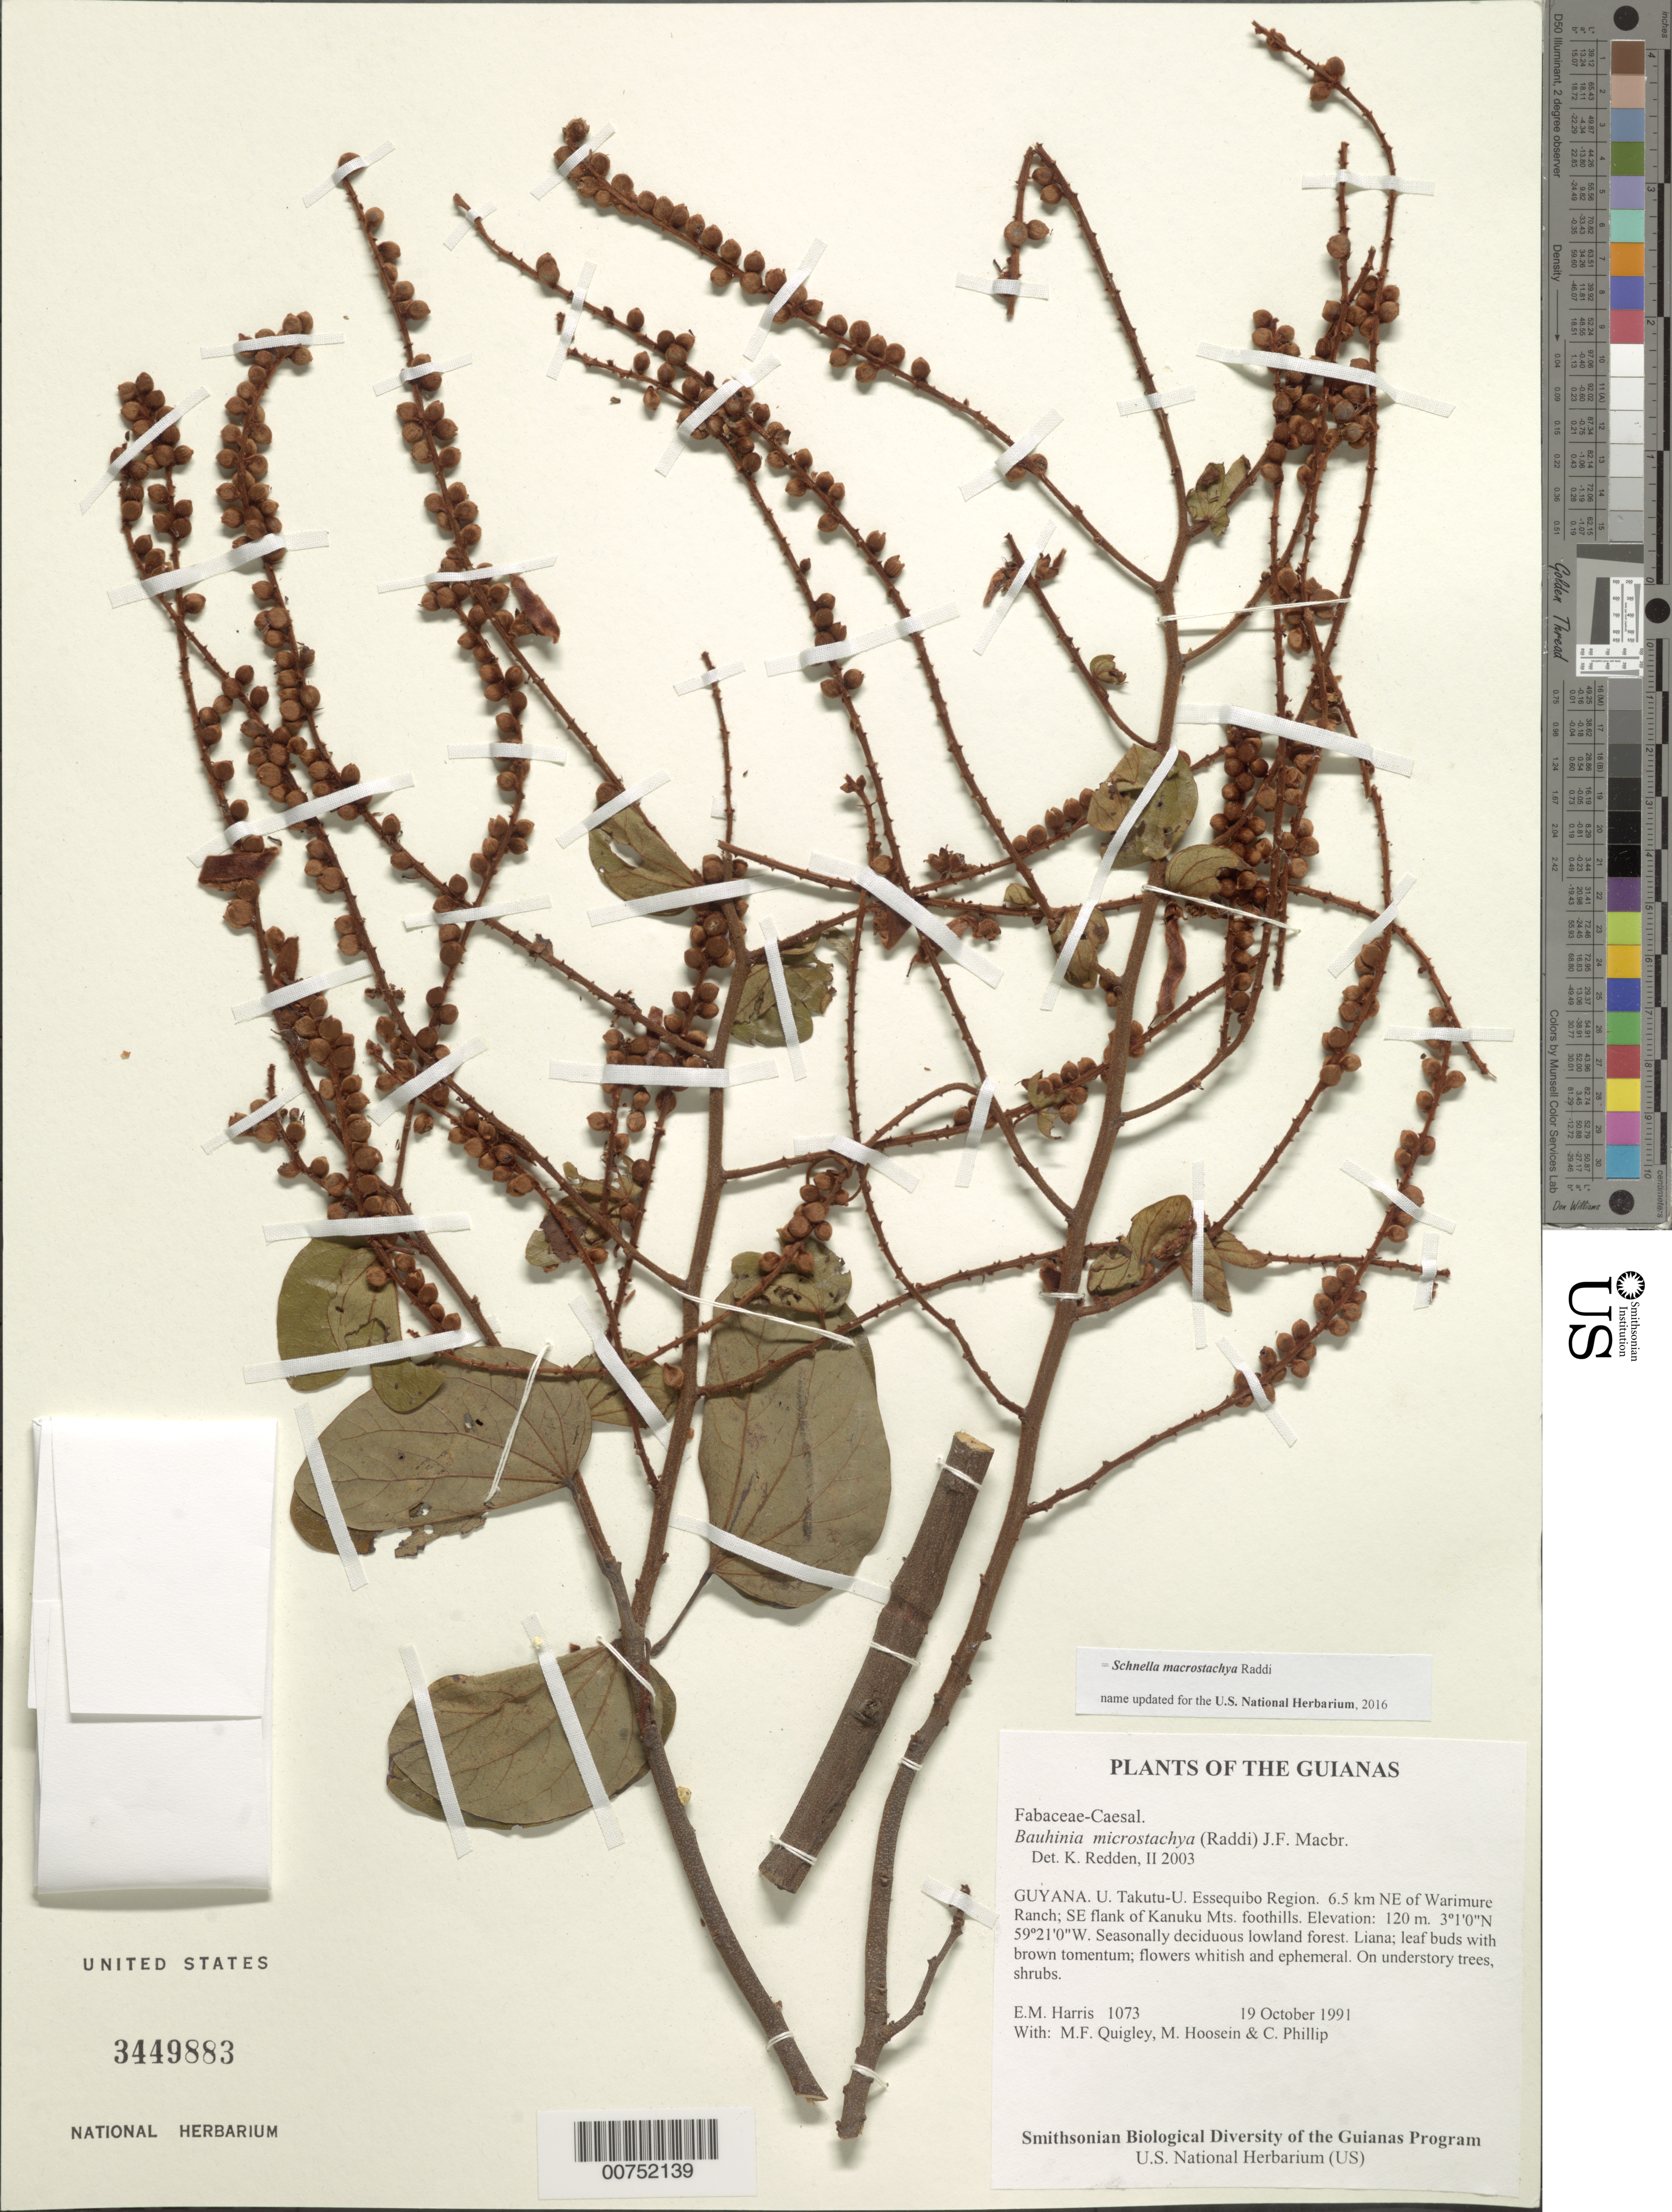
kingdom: Plantae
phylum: Tracheophyta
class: Magnoliopsida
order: Fabales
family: Fabaceae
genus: Schnella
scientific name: Schnella microstachya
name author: Raddi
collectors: E. M. Harris, M. Quigley, M. Hossein & C. Phillip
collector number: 1073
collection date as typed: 19 October 1991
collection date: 1991-10-19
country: Guyana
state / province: U. Takutu-U. Essequibo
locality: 6.5 km NE of Warimure Ranch; SE flank of Kanuku Mts. foothills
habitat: Seasonally deciduous lowland forest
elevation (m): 120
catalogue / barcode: US 3449883